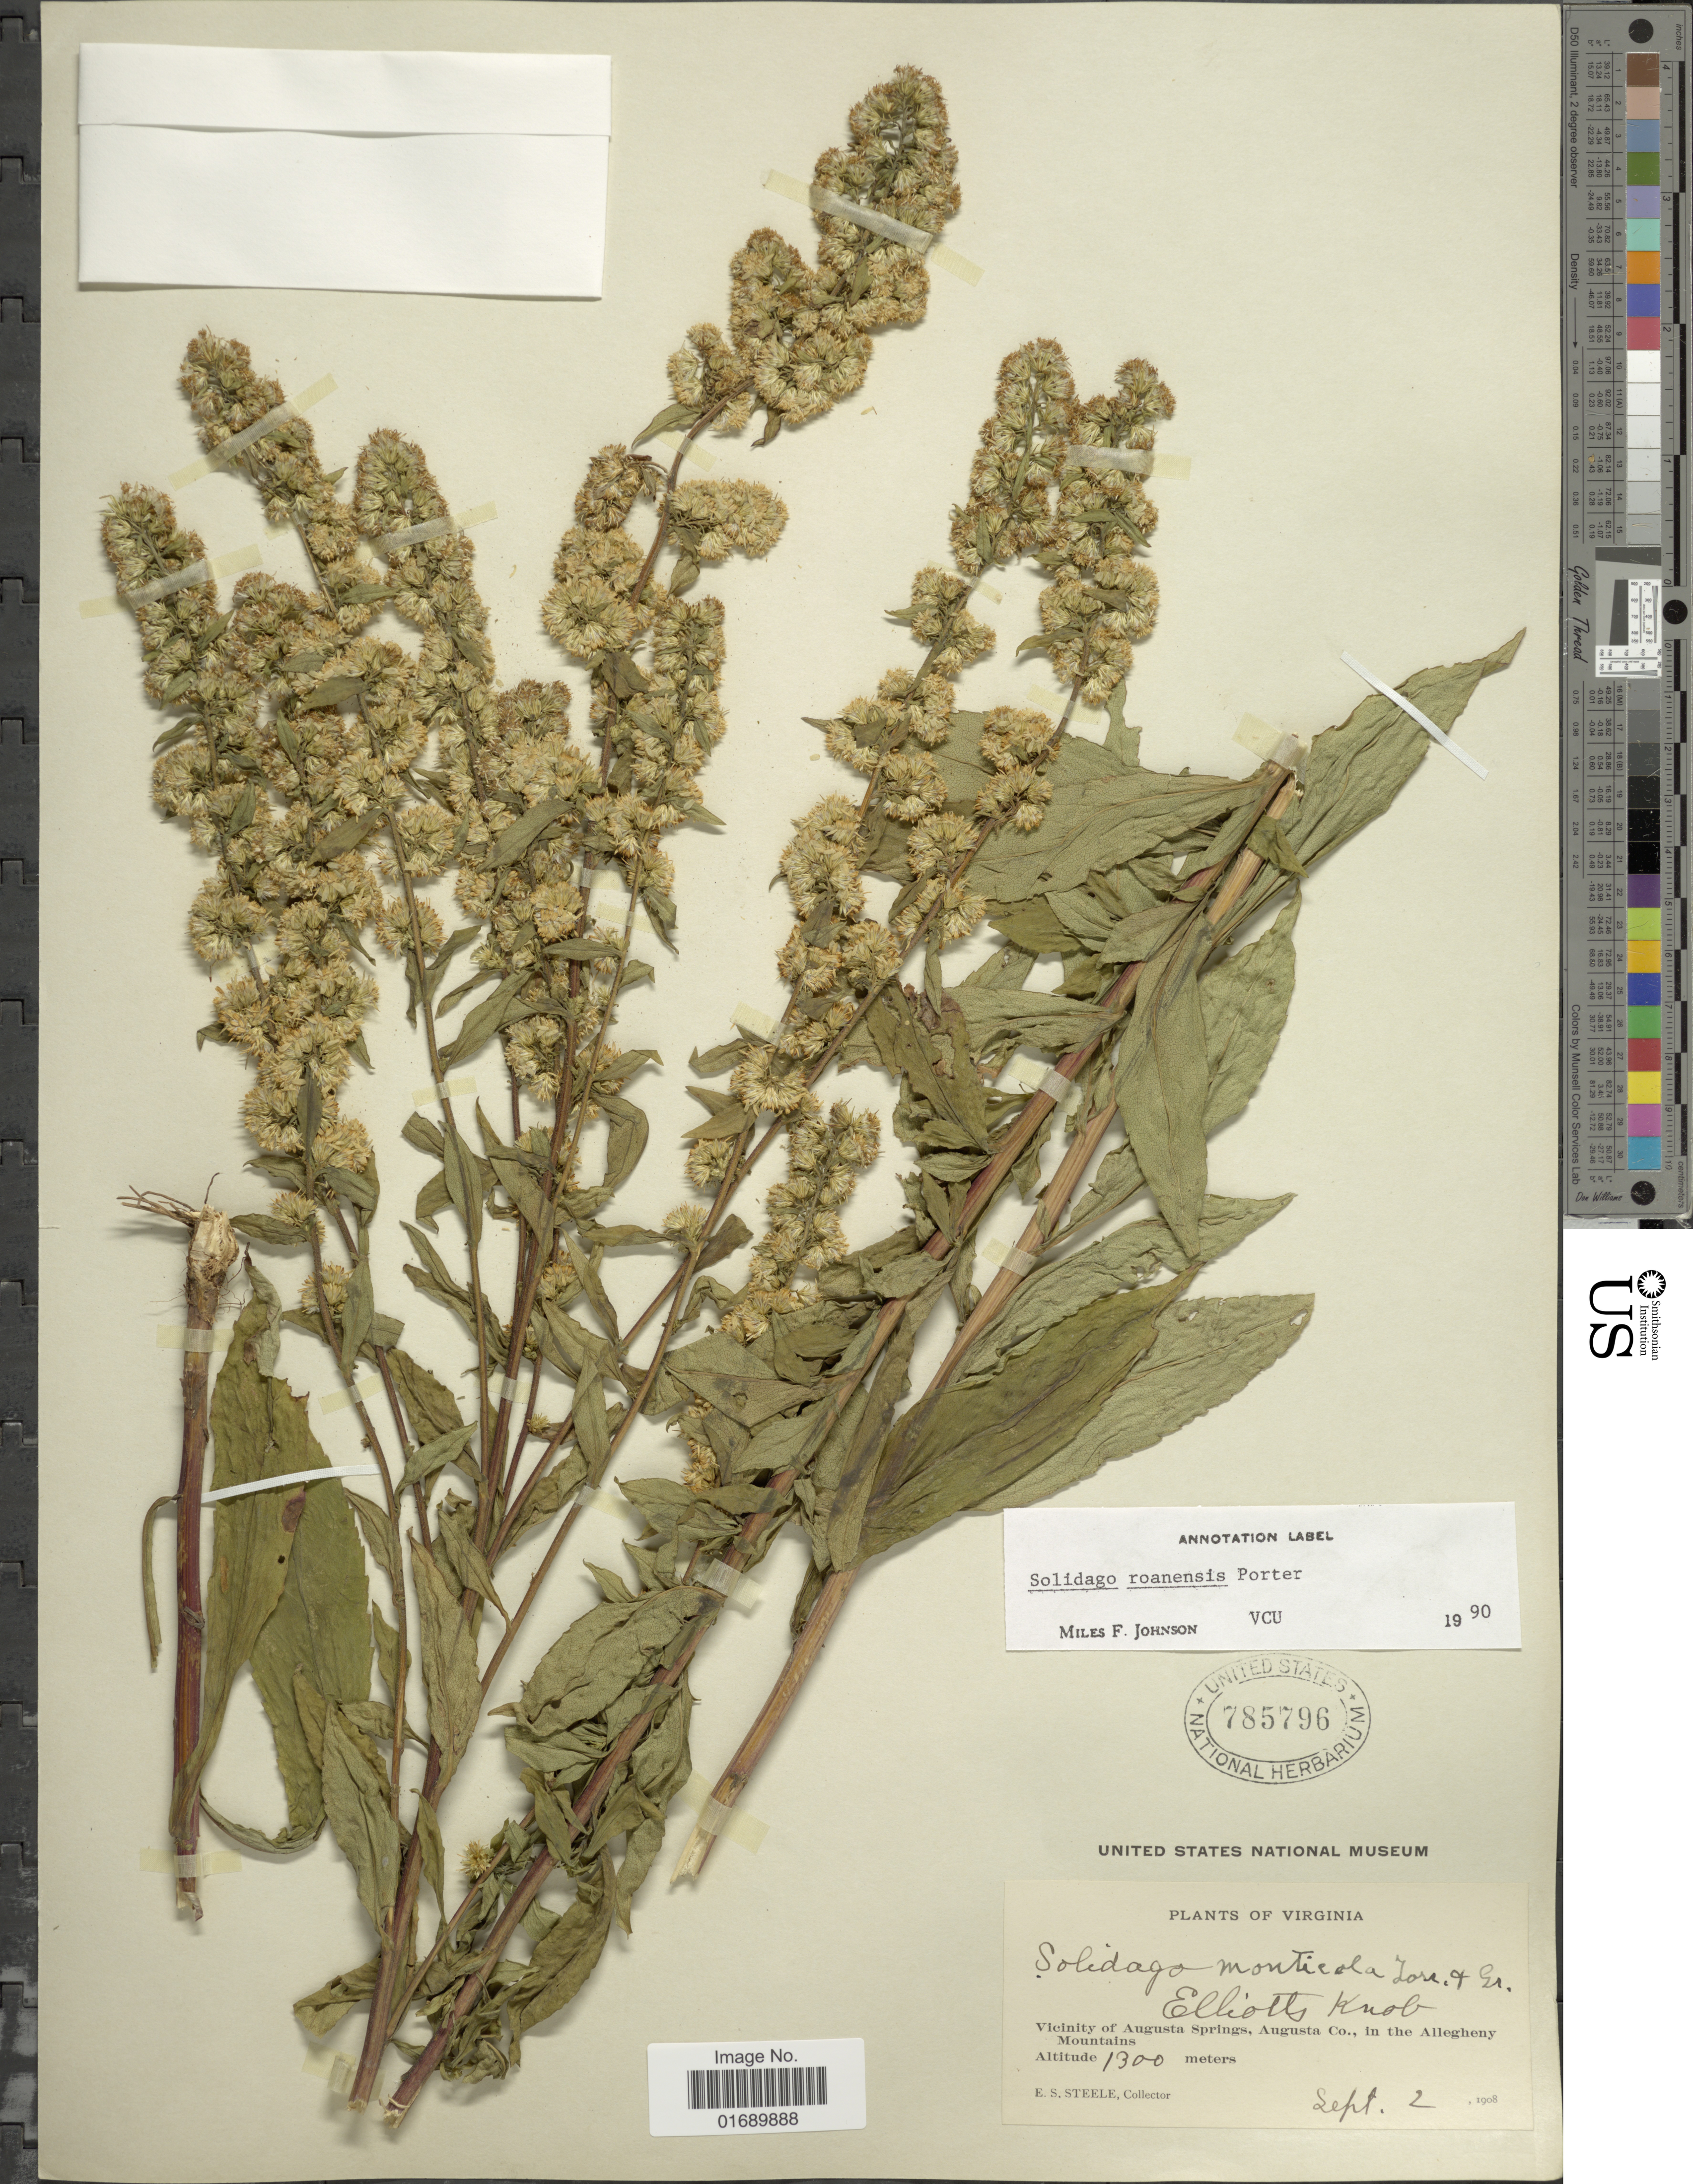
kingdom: Plantae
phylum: Tracheophyta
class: Magnoliopsida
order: Asterales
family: Asteraceae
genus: Solidago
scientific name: Solidago roanensis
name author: Porter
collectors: E. Steele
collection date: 1908-09-02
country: United States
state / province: Virginia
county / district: Augusta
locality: Elliots Knob, Vicinity of Augusta Springs, Augusta Co., in the Allegheny Mountains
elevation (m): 1300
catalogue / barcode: US 785796